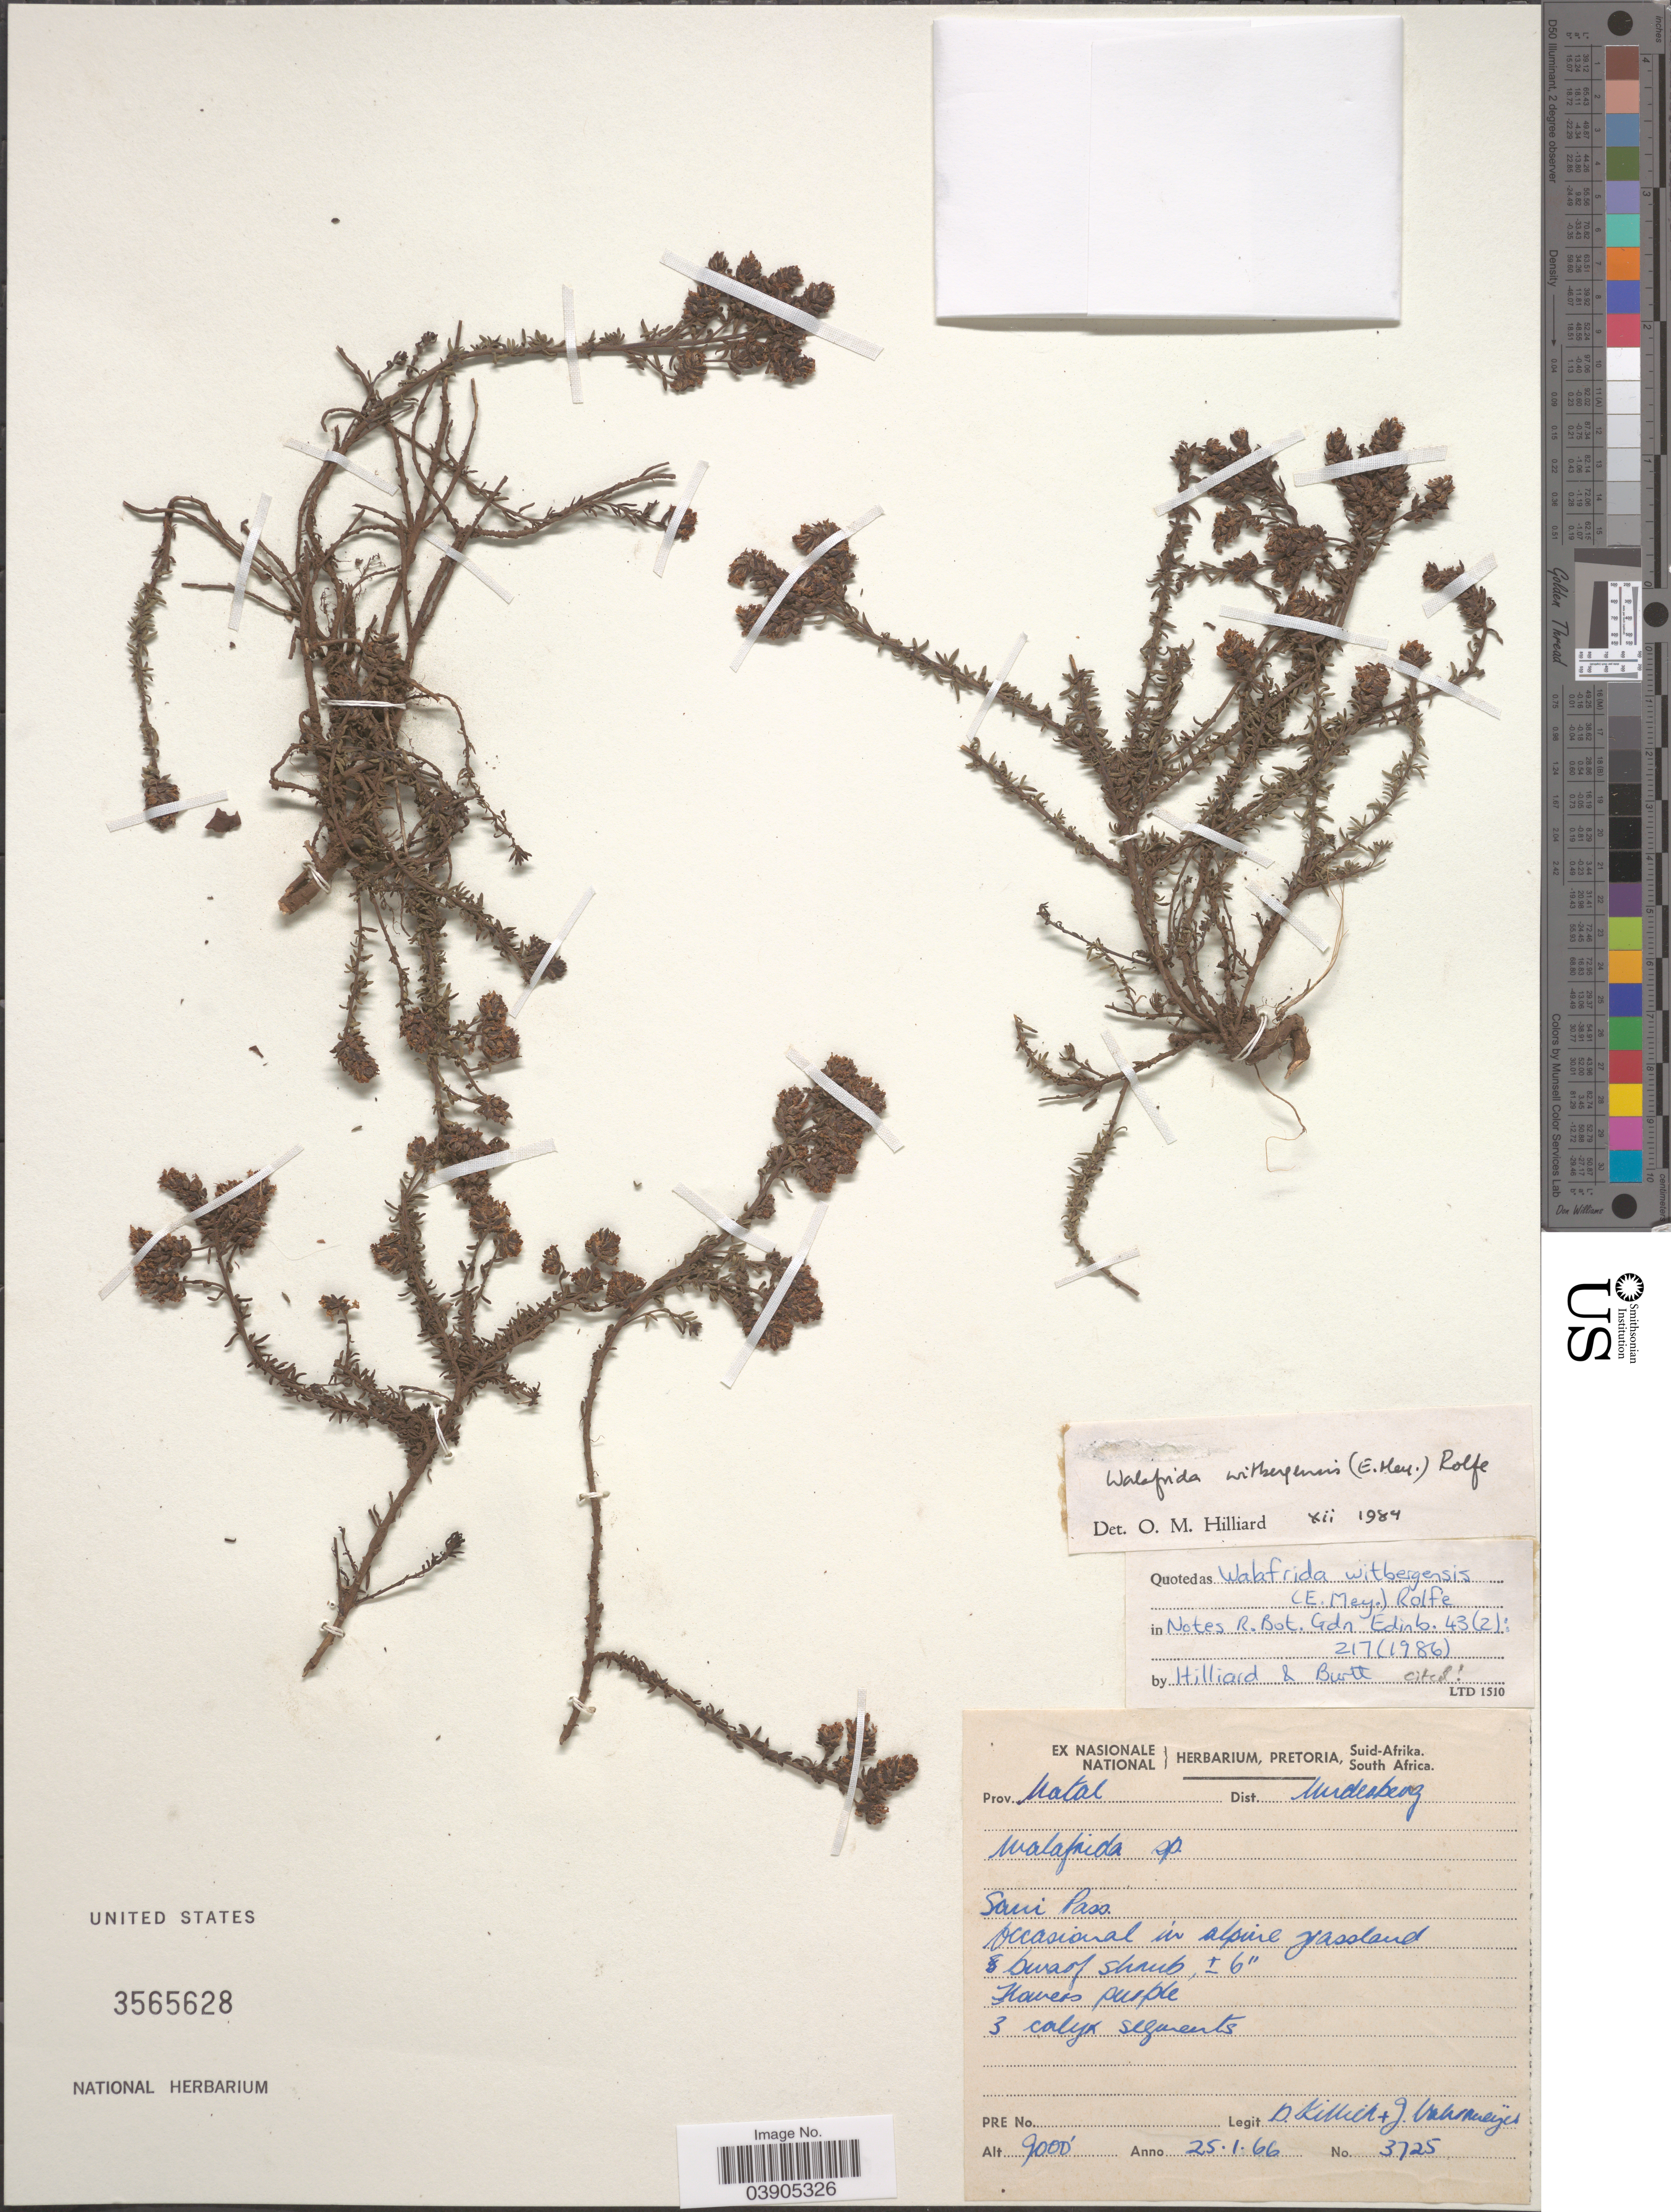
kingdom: Plantae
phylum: Tracheophyta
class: Magnoliopsida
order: Lamiales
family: Scrophulariaceae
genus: Selago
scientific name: Selago witbergensis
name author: E. Mey.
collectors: D. Killick & J. Vahrmeijer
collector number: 3725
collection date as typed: Transcribed d/m/y: 25/1/66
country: South Africa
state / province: KwaZulu-Natal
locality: Prov. Natal. Dist Underberg. Sani Pass.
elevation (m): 2743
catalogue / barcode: US 3565628